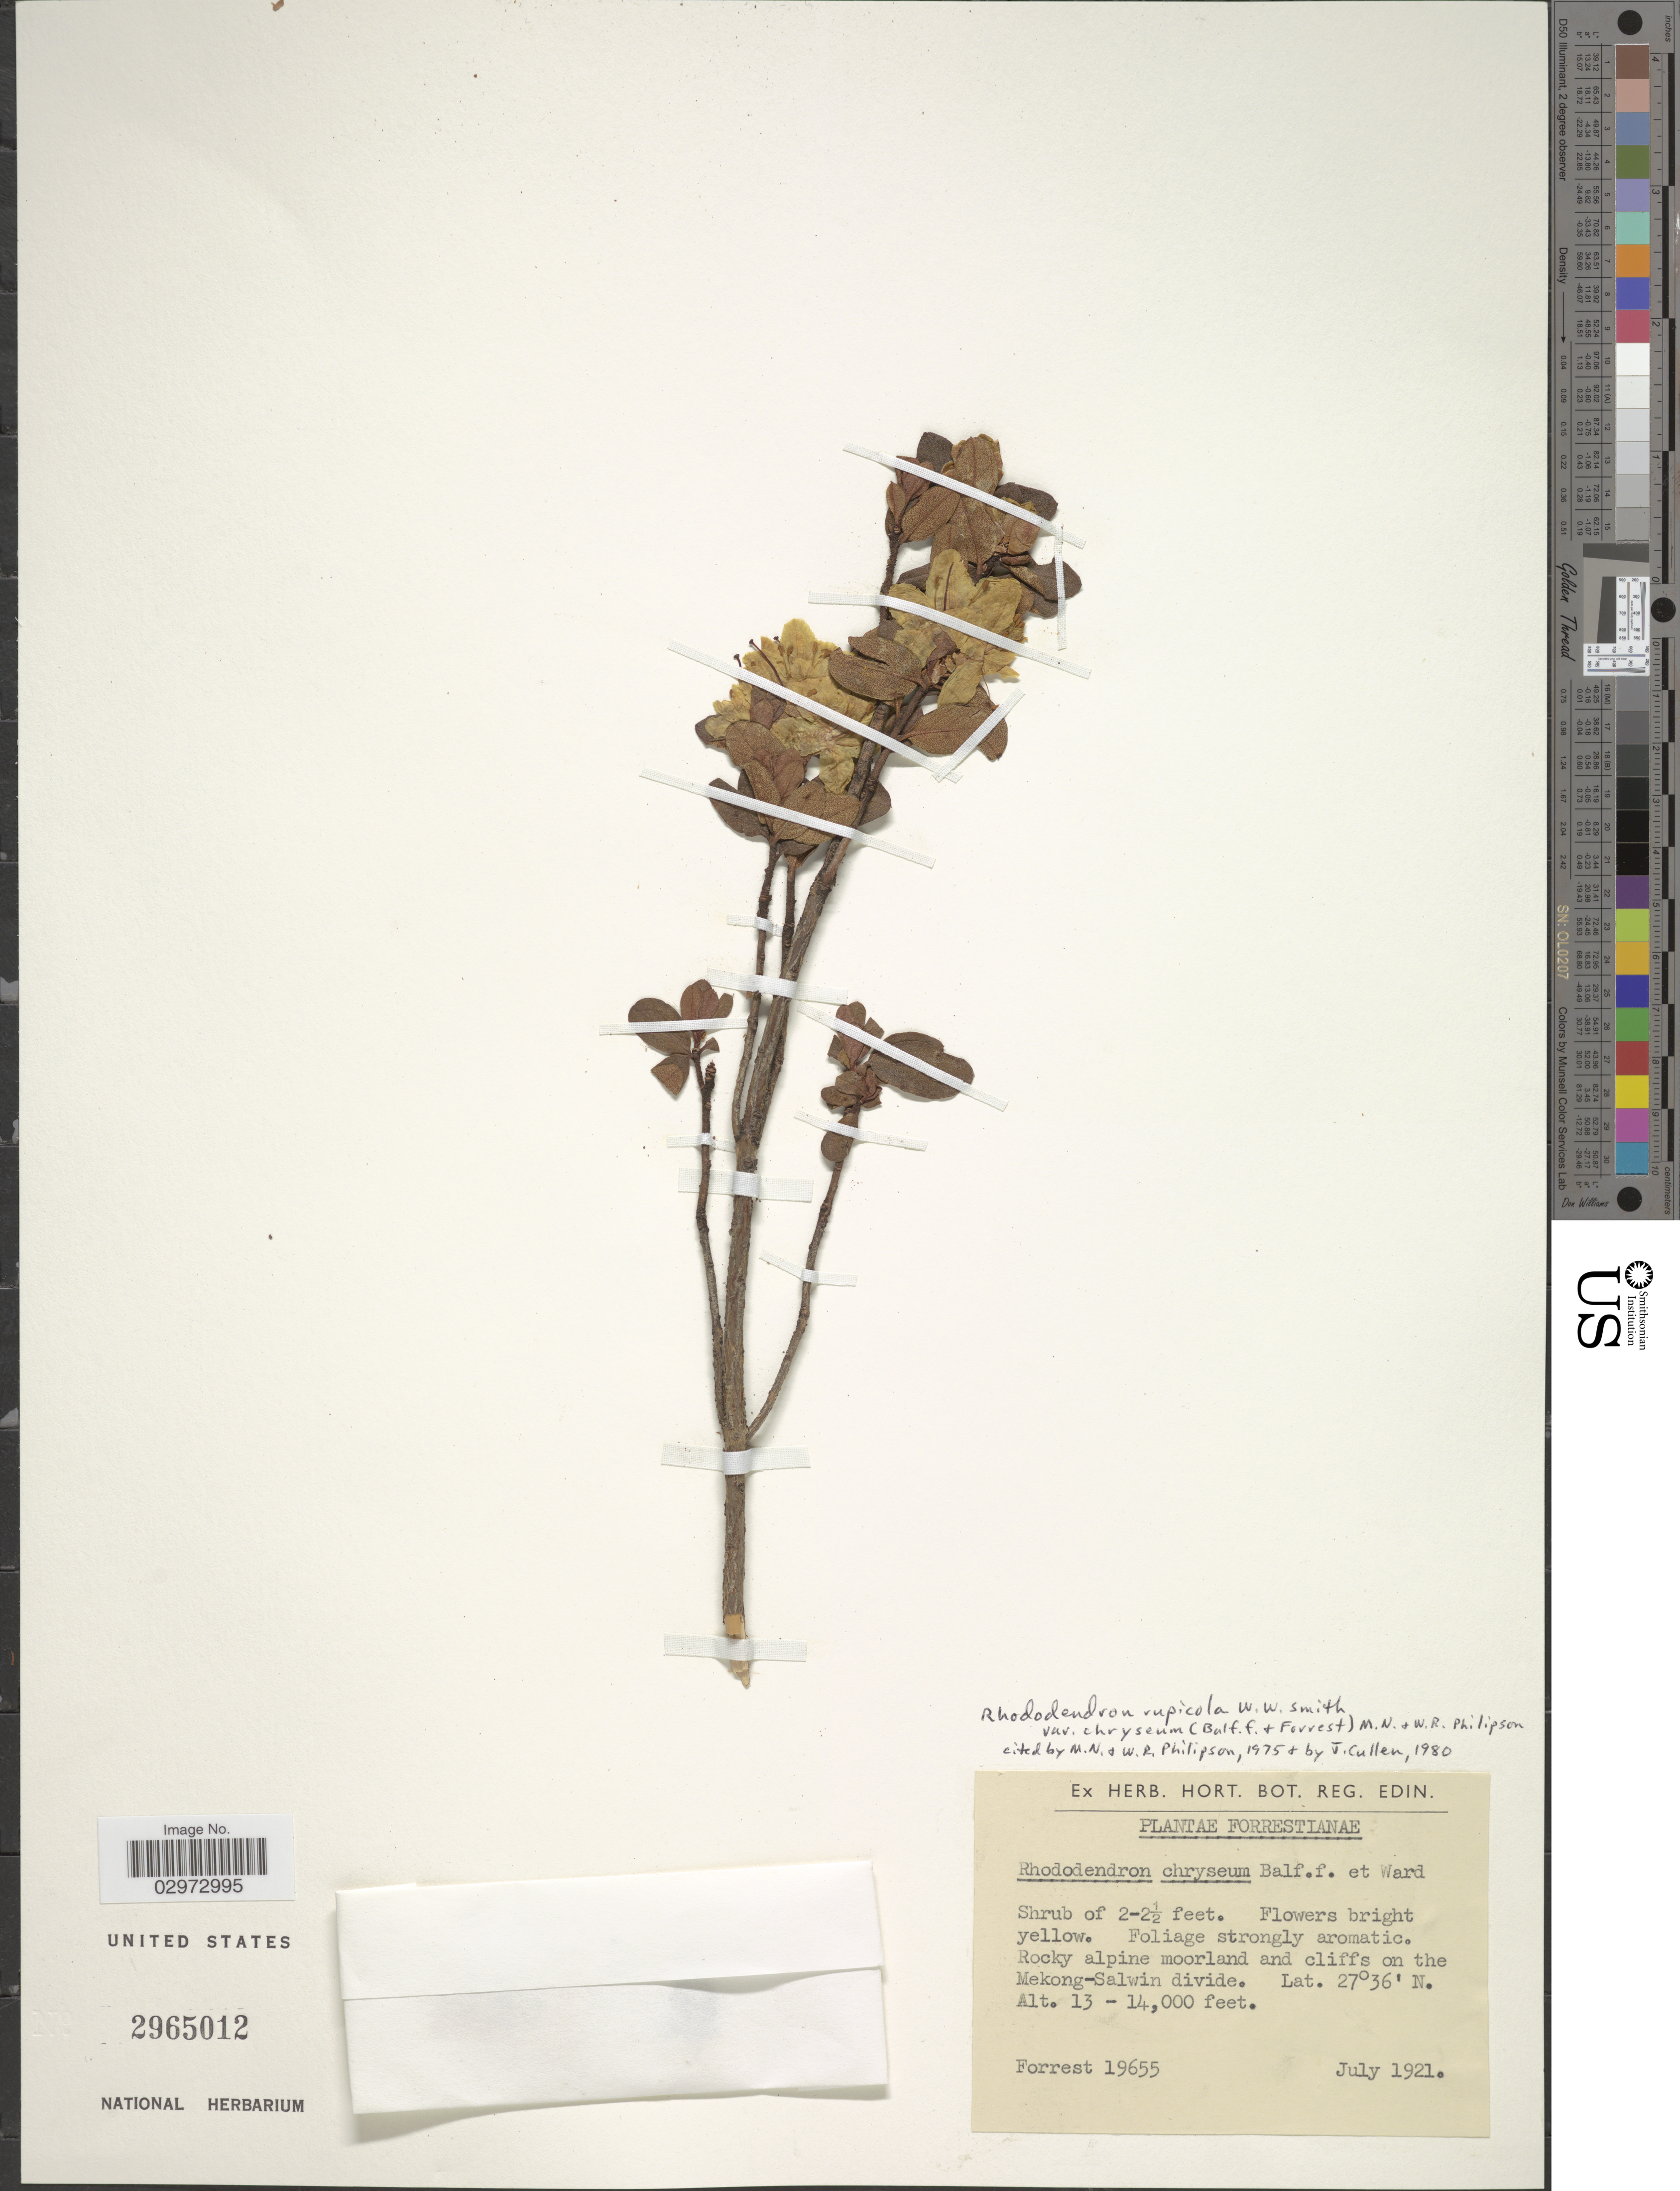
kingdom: Plantae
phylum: Tracheophyta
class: Magnoliopsida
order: Ericales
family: Ericaceae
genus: Rhododendron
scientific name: Rhododendron rupicola var. chryseum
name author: (Balf. f. & Kingdon-Ward) Philipson & M. N. Philipson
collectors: -. Forrest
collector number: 19655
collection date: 1921-07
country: China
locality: Rocky alpine moorland and cliffs on the Mekong-Salwin divide.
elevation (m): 3962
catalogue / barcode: US 2965012